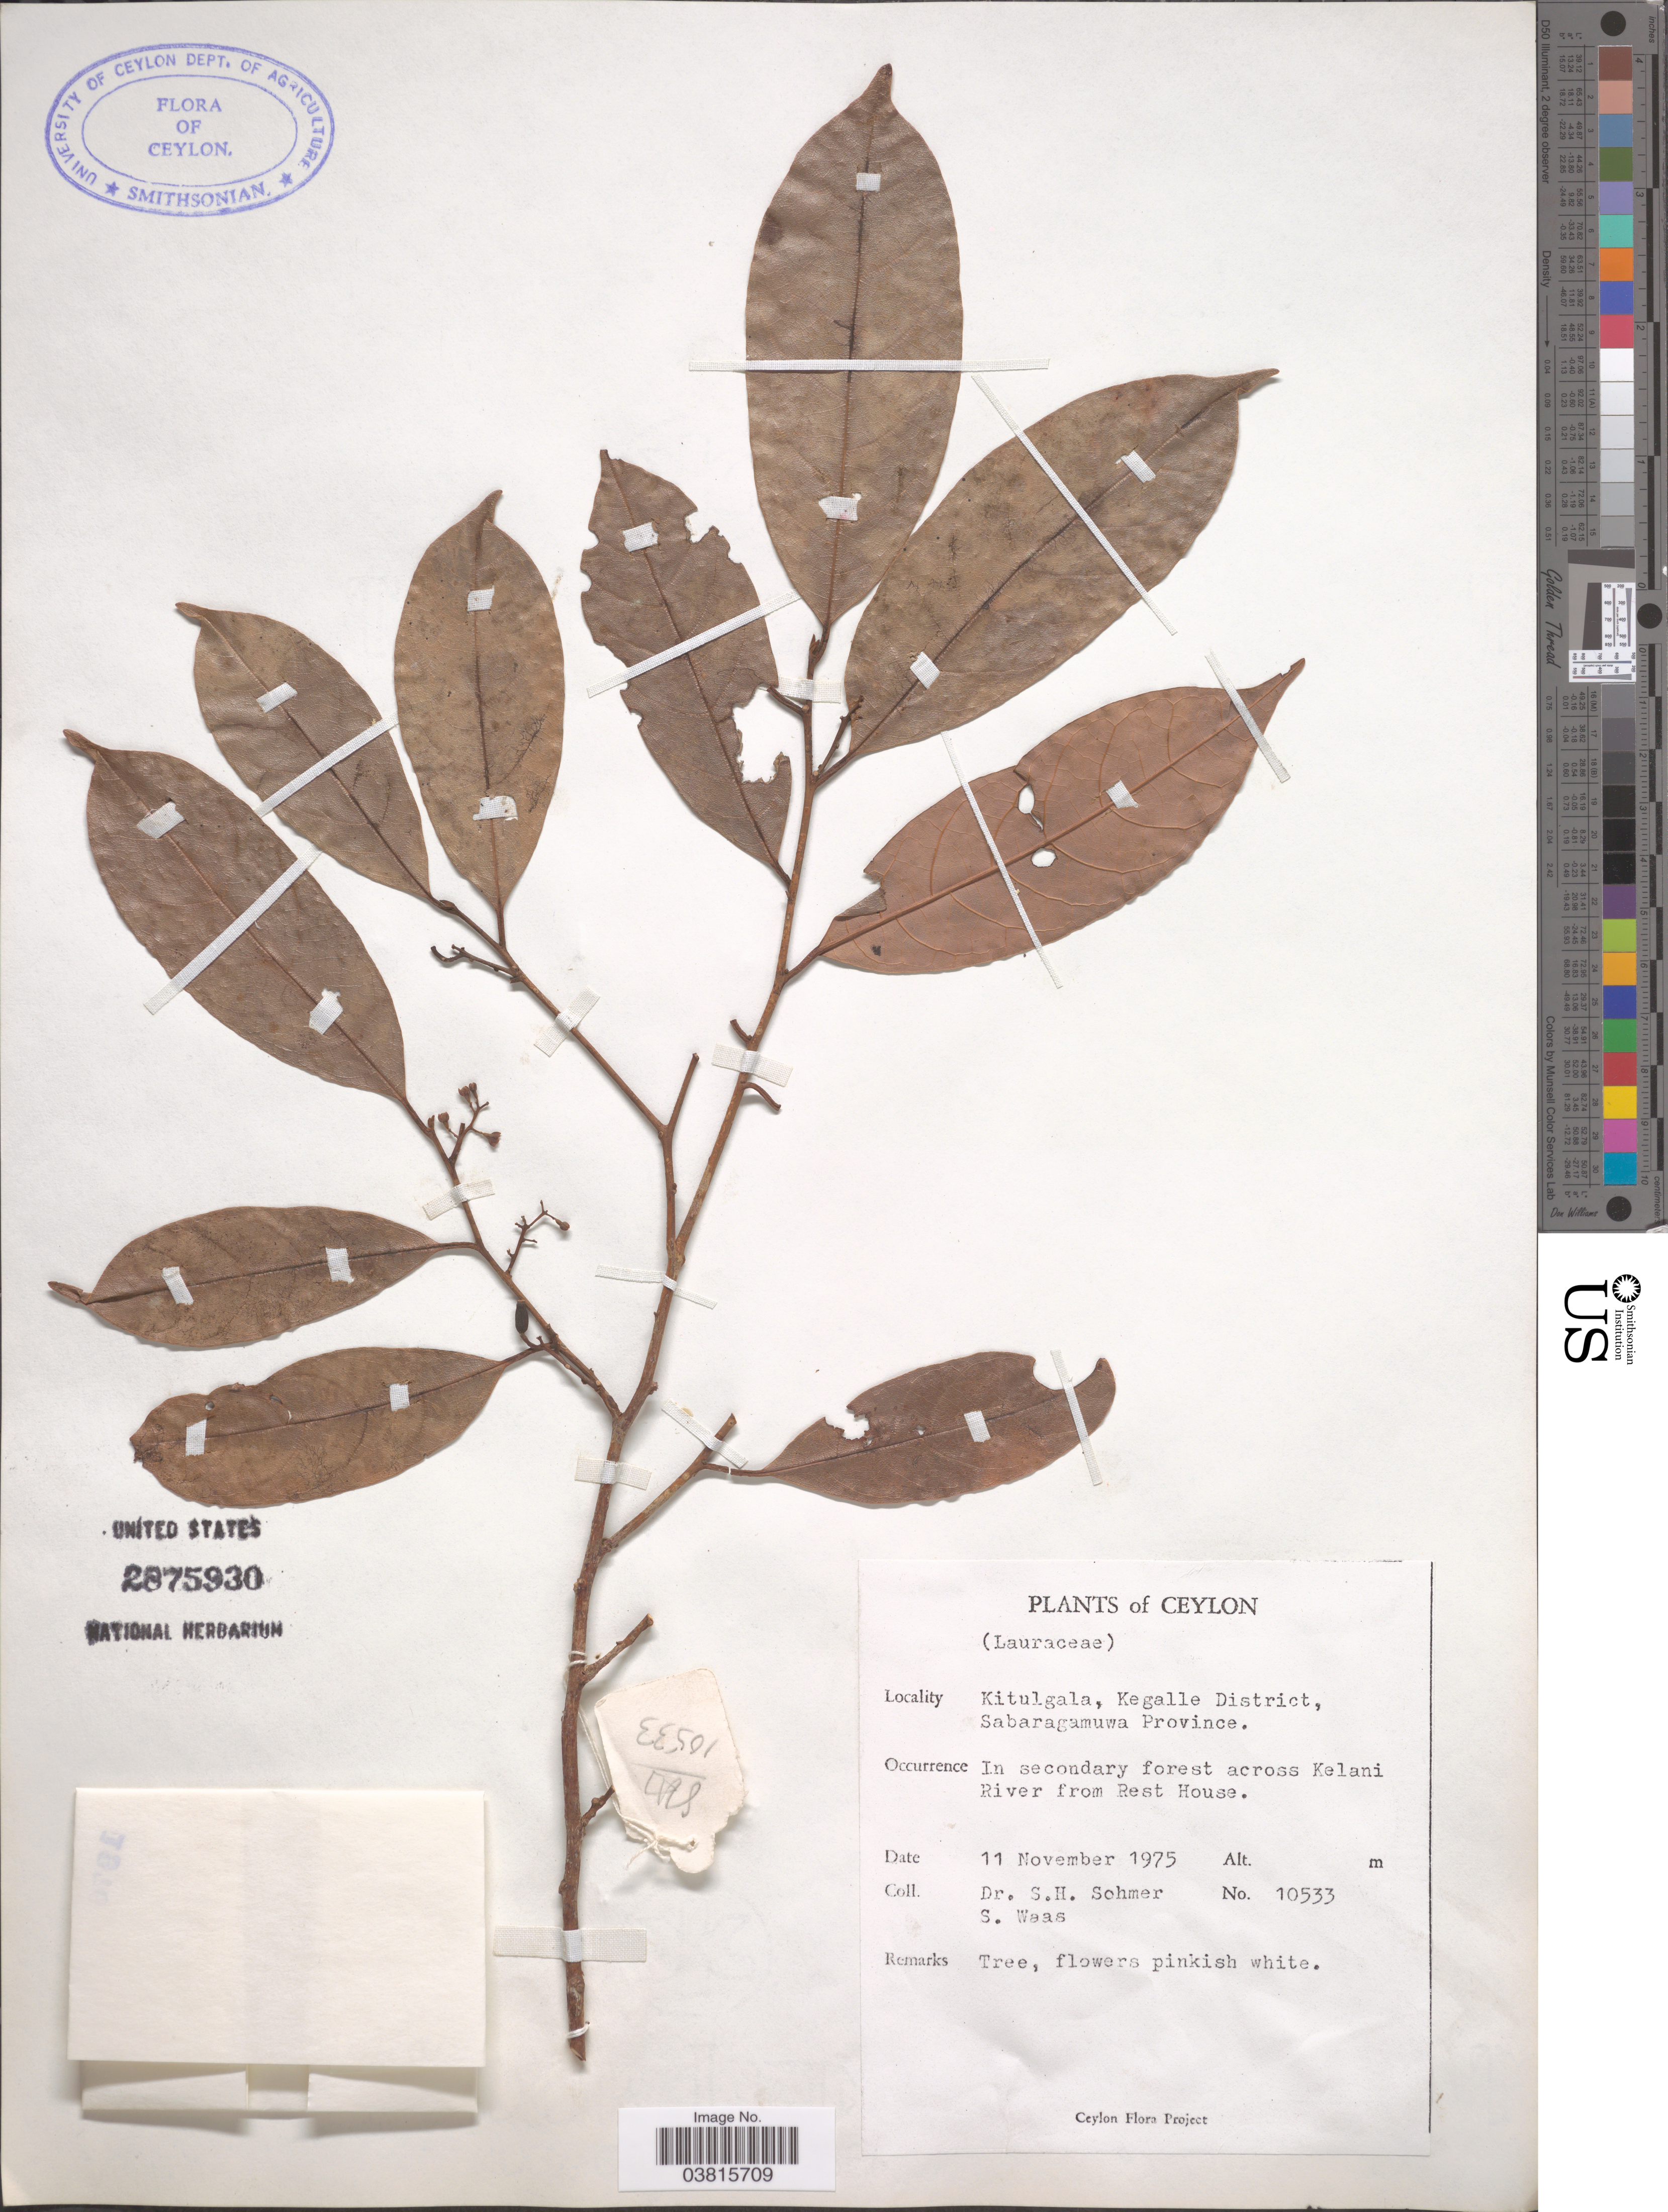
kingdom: Plantae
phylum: Tracheophyta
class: Magnoliopsida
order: Laurales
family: Lauraceae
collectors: S. H. Sohmer & S. Waas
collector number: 10533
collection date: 1975-11-11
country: Sri Lanka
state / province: Sabaragamuwa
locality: Ceylon. Kitulgala, Kegalle District. In secondary forest across Kelani River from Rest House.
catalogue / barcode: US 2875930